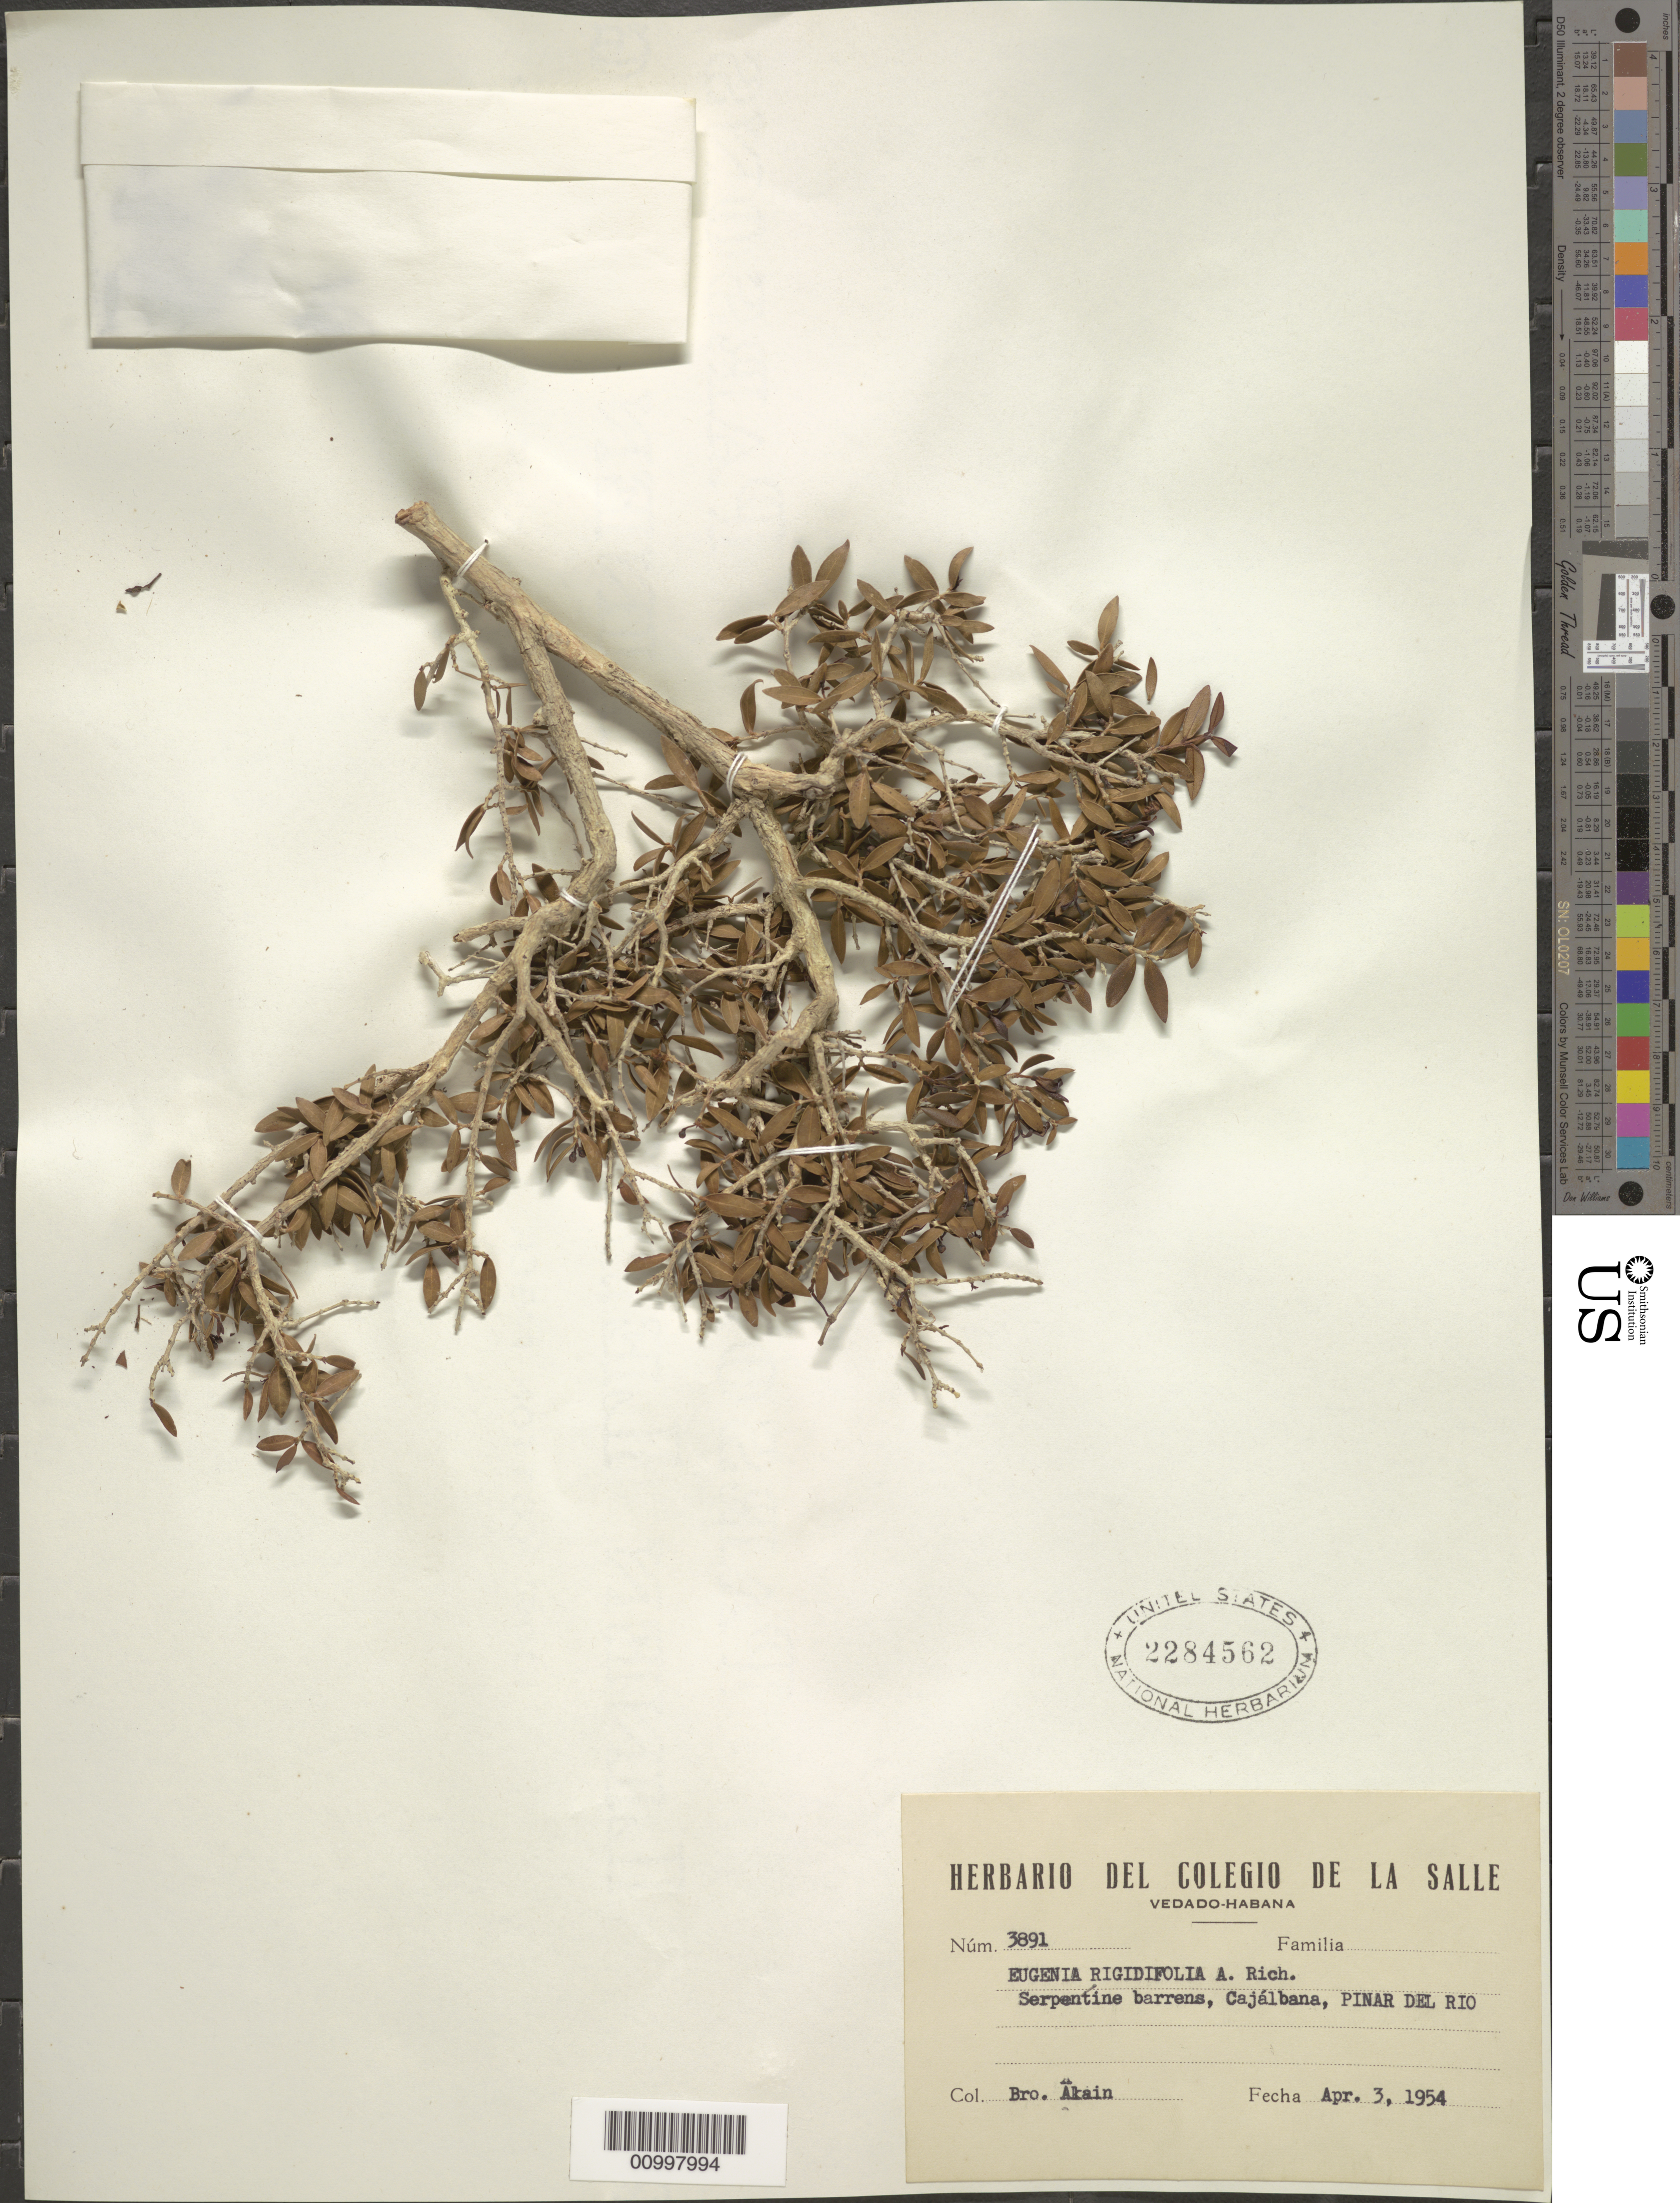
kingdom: Plantae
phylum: Tracheophyta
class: Magnoliopsida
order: Myrtales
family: Myrtaceae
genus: Eugenia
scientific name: Eugenia rigidifolia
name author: A. Rich.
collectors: A. H. Liogier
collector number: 3891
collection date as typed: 03 Apr 1954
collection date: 1954-04-03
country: Cuba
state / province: Pinar del Rio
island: Cuba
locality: Cajalbana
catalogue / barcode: US 2284562